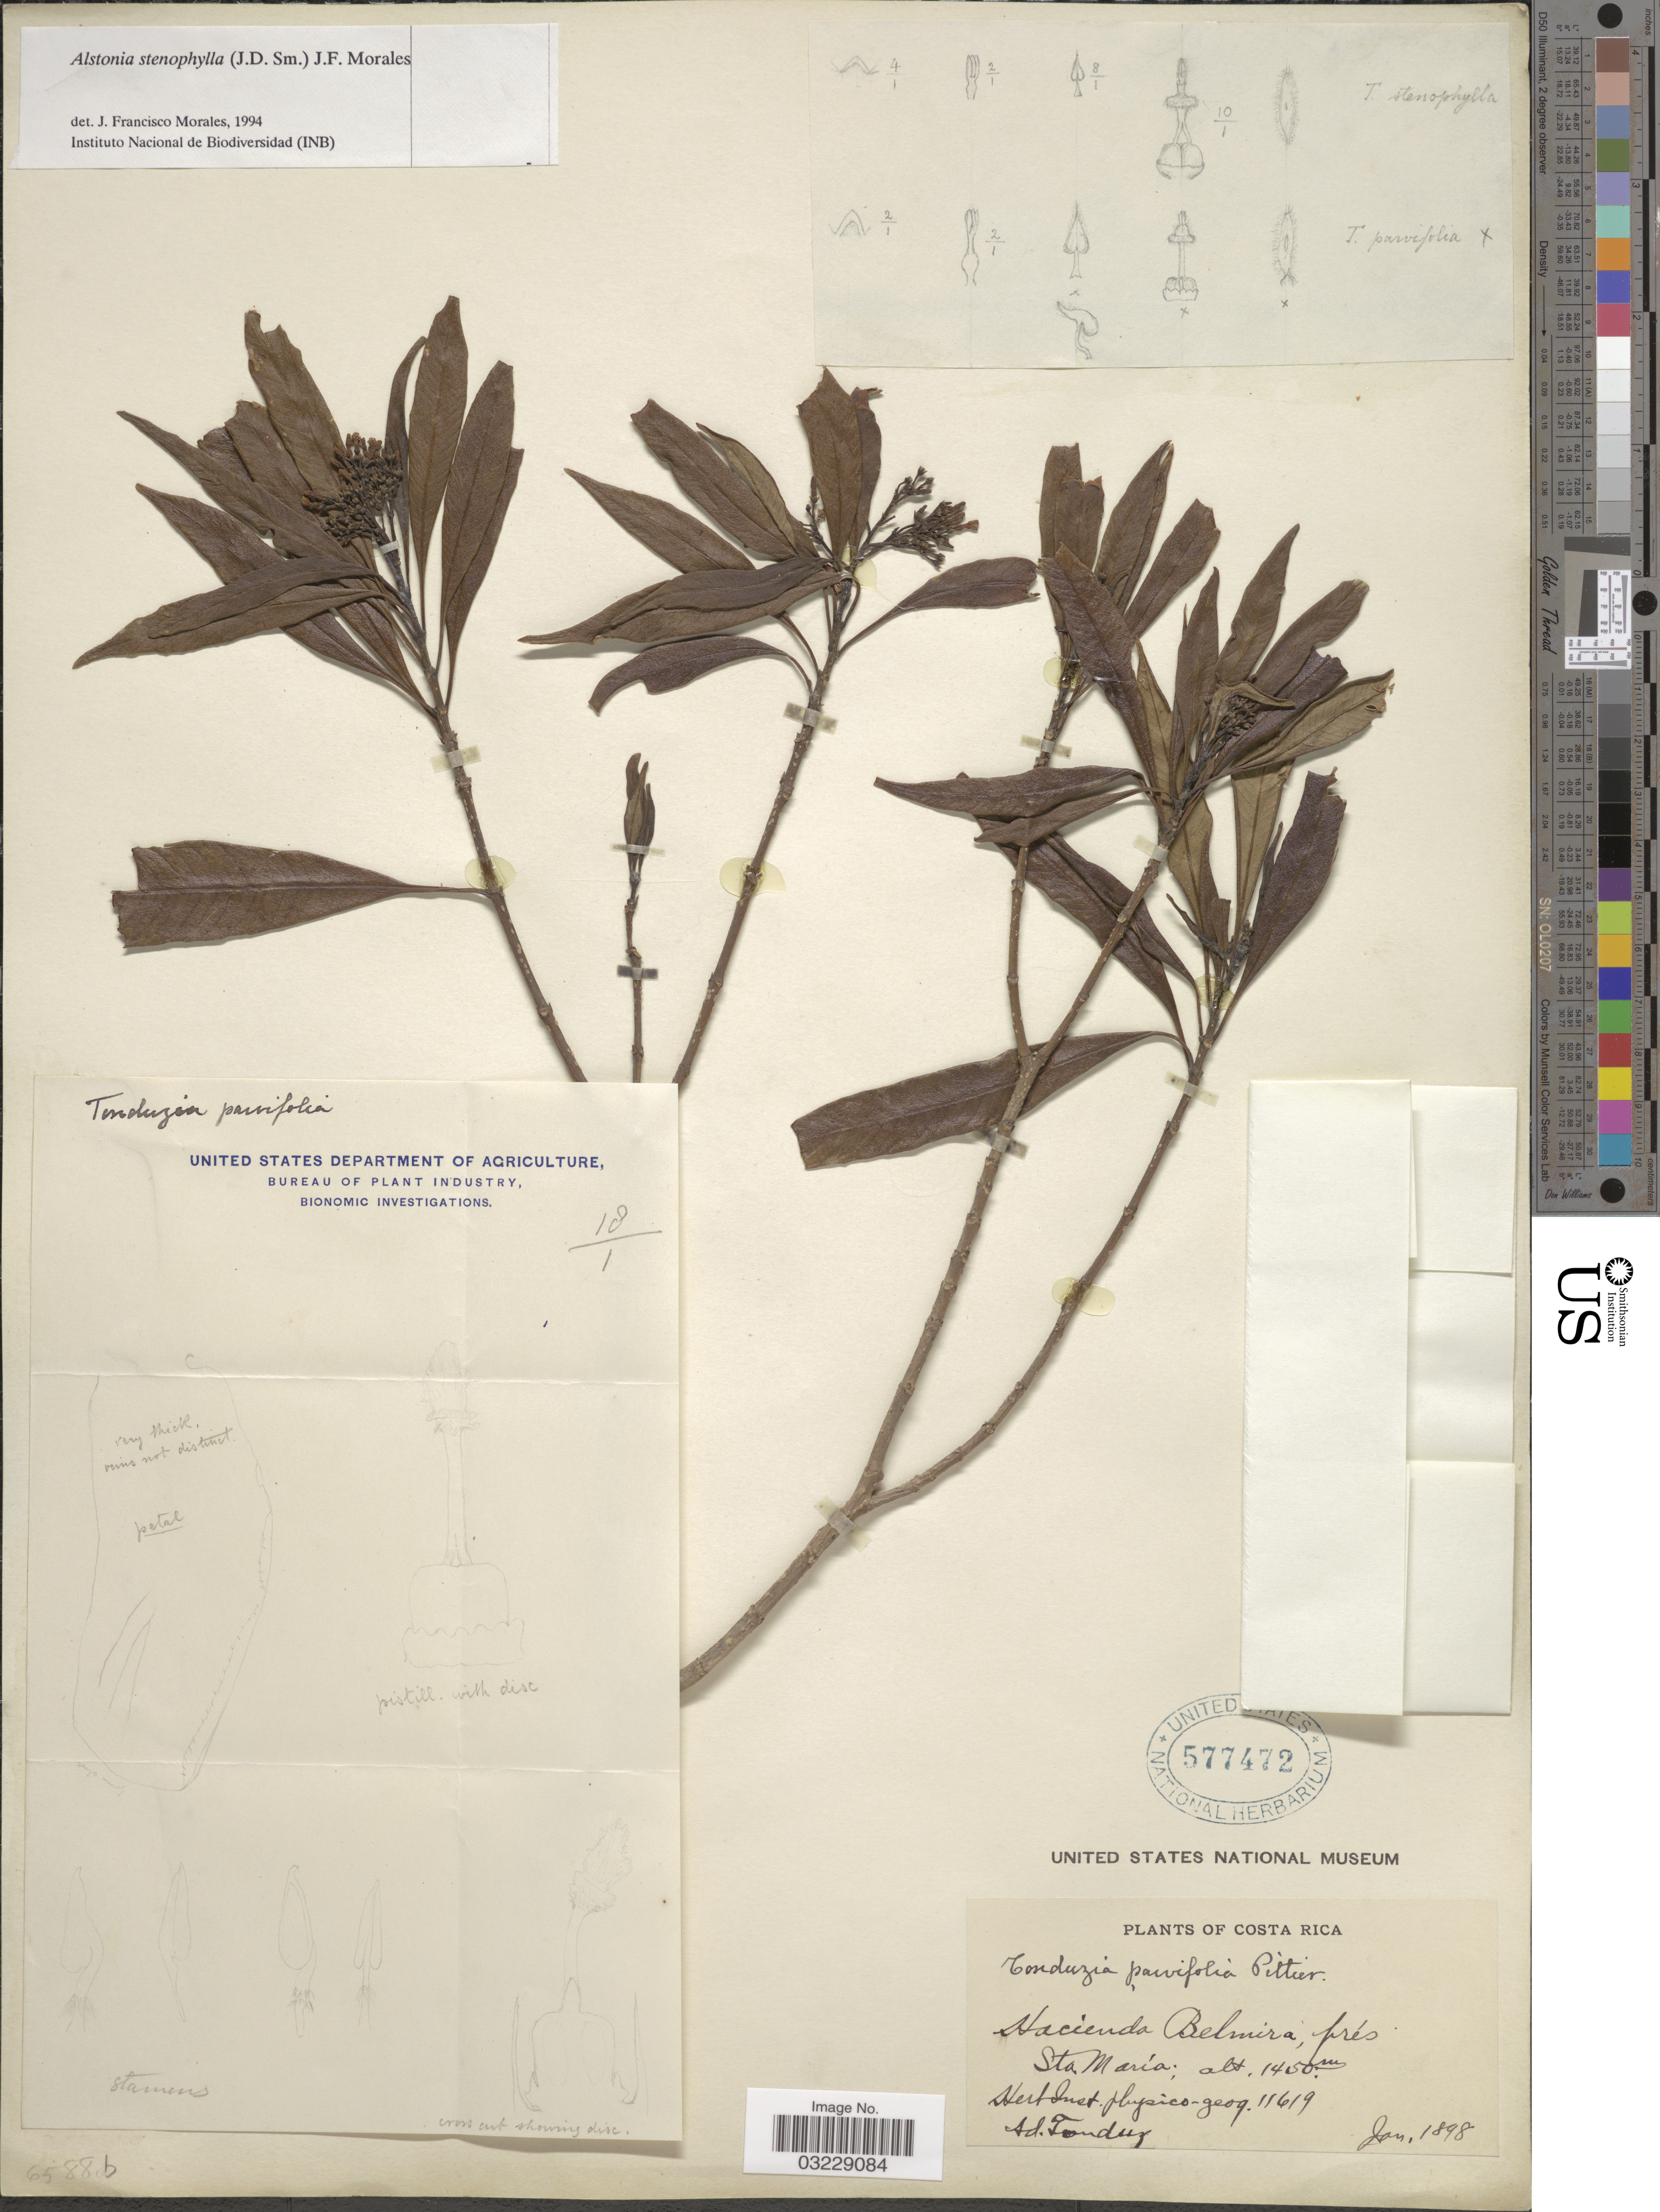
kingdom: Plantae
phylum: Tracheophyta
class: Magnoliopsida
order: Gentianales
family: Apocynaceae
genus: Alstonia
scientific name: Alstonia stenophylla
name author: Guillaumin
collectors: A. Tonduz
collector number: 11619?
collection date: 1898-01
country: Costa Rica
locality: Hacienda Belmira, prés Sta. María.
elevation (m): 1450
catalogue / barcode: US 577472